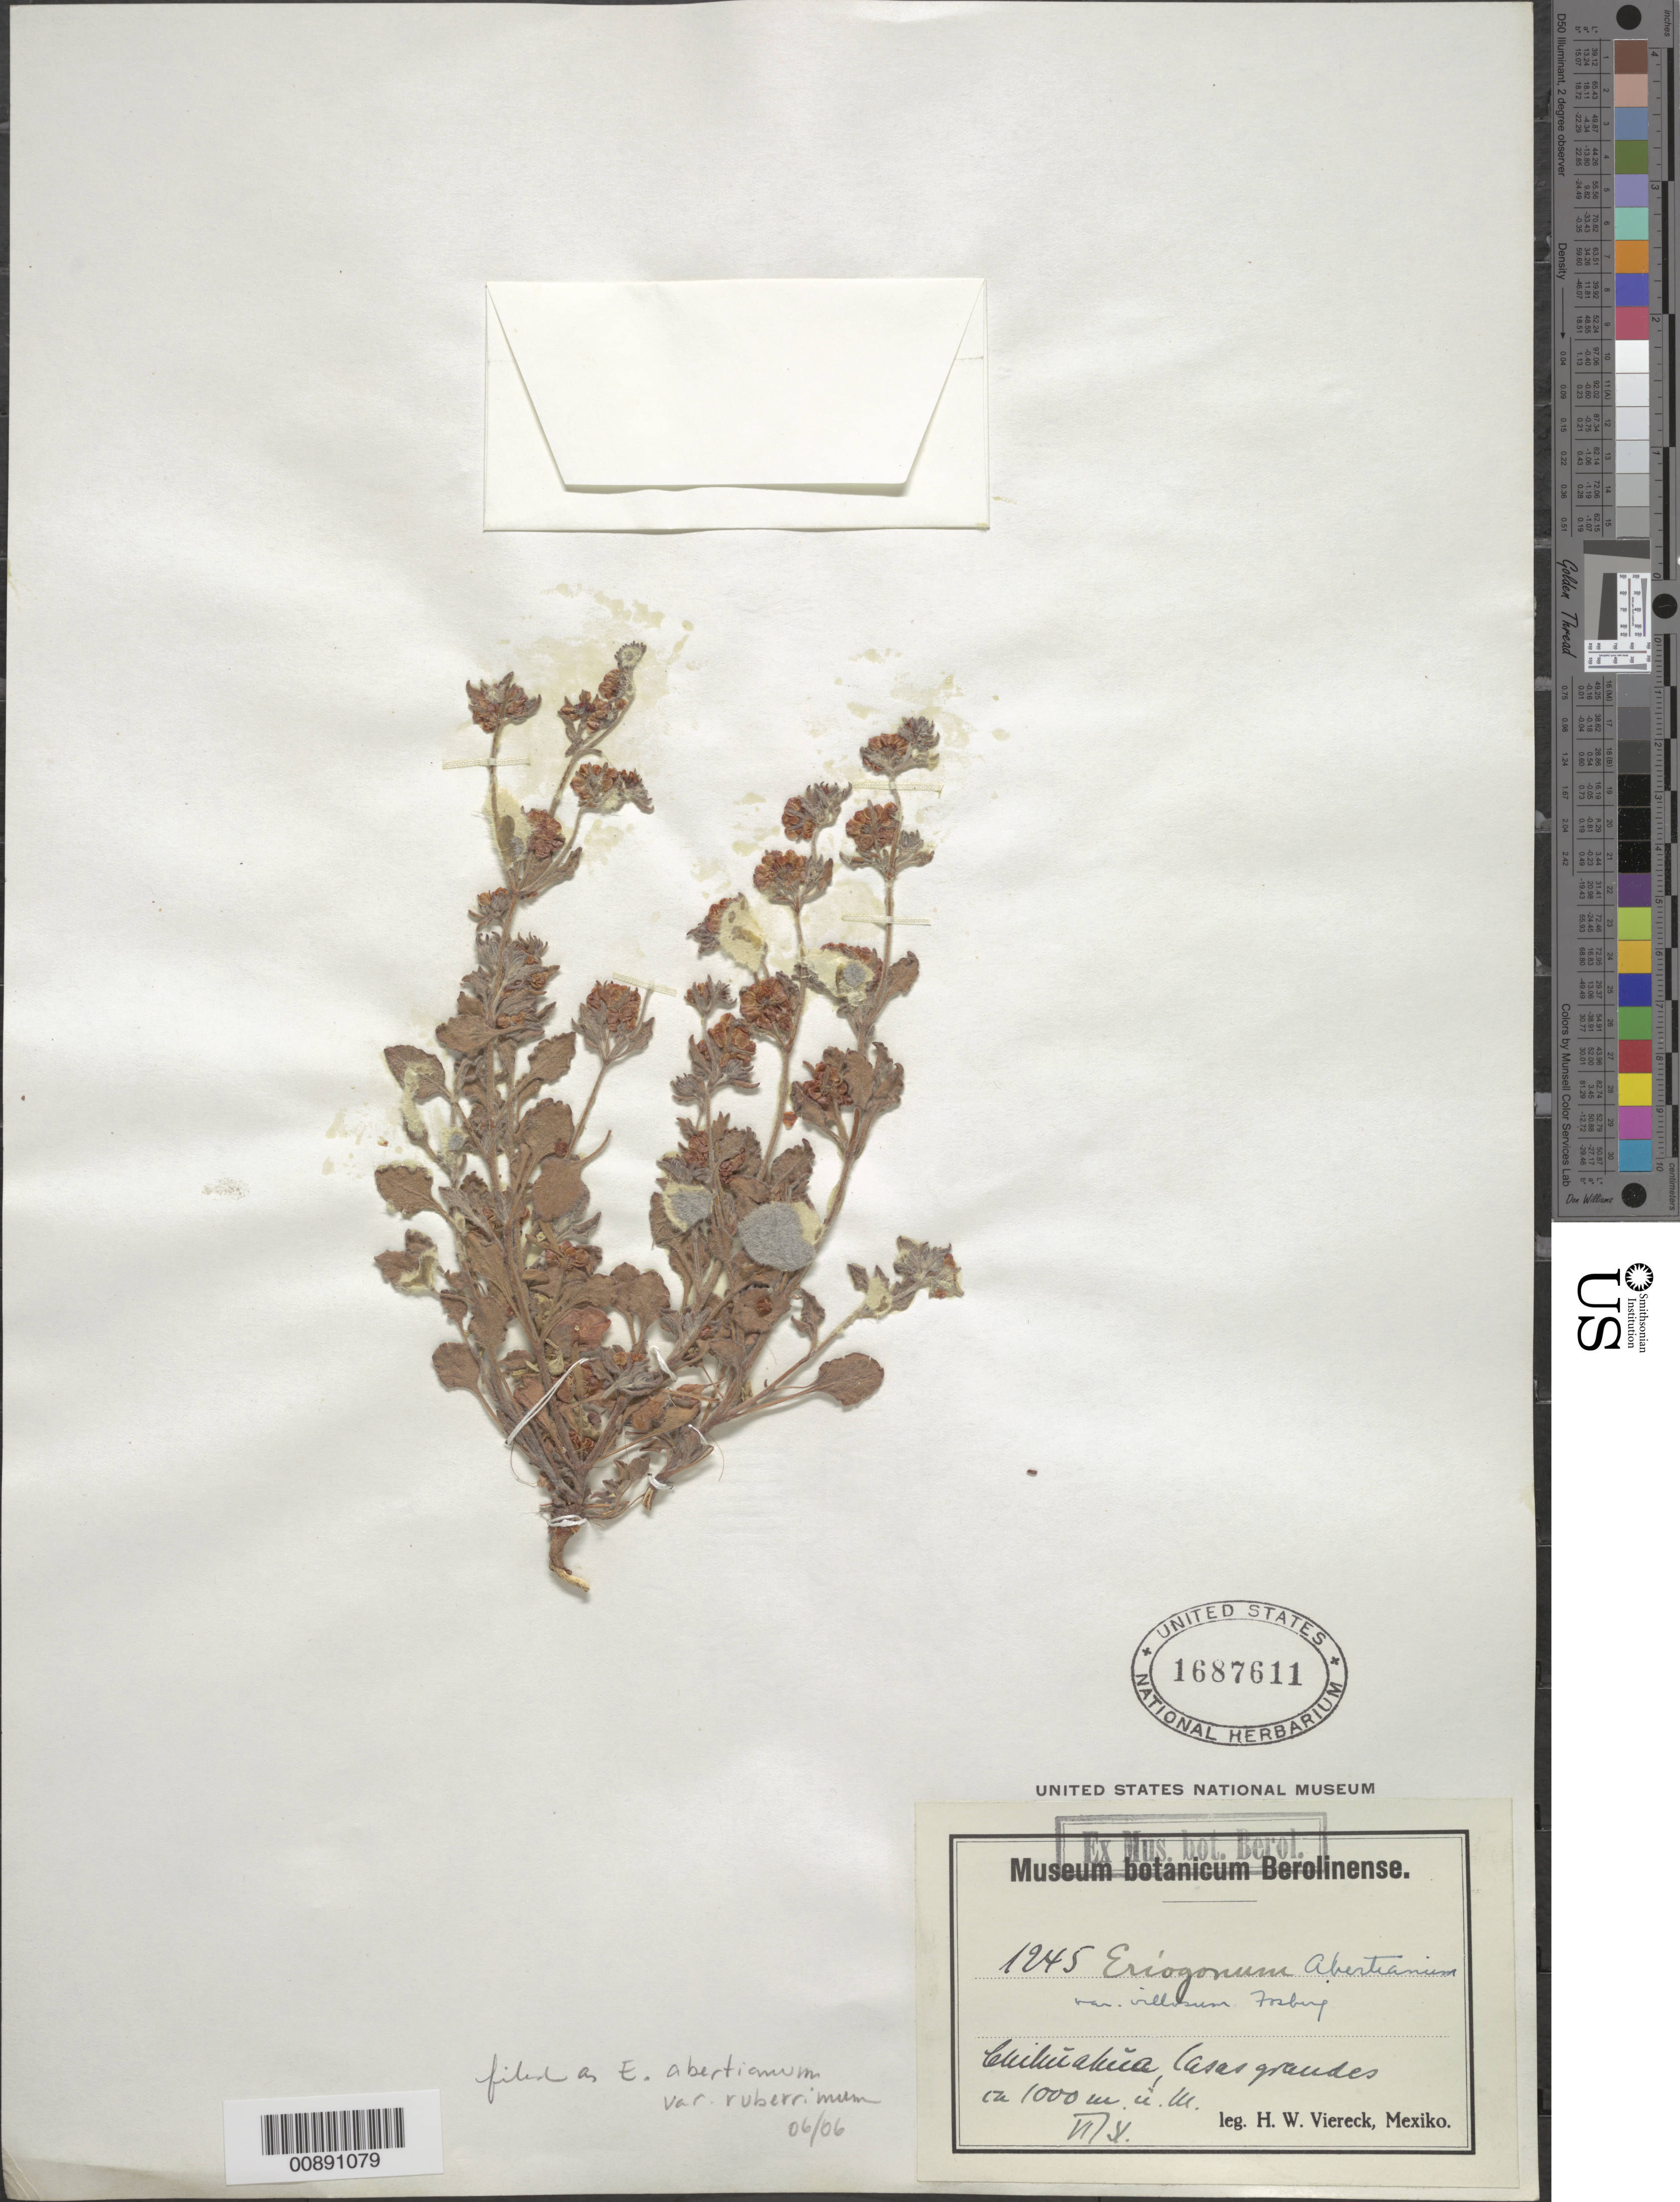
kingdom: Plantae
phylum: Tracheophyta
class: Magnoliopsida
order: Caryophyllales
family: Polygonaceae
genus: Eriogonum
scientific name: Eriogonum abertianum var. ruberrimum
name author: (Gand.) Gand.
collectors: H. W. Viereck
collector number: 1245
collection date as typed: Jun 1931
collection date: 1931-06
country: Mexico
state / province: Chihuahua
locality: Casas Grandes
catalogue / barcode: US 1687611